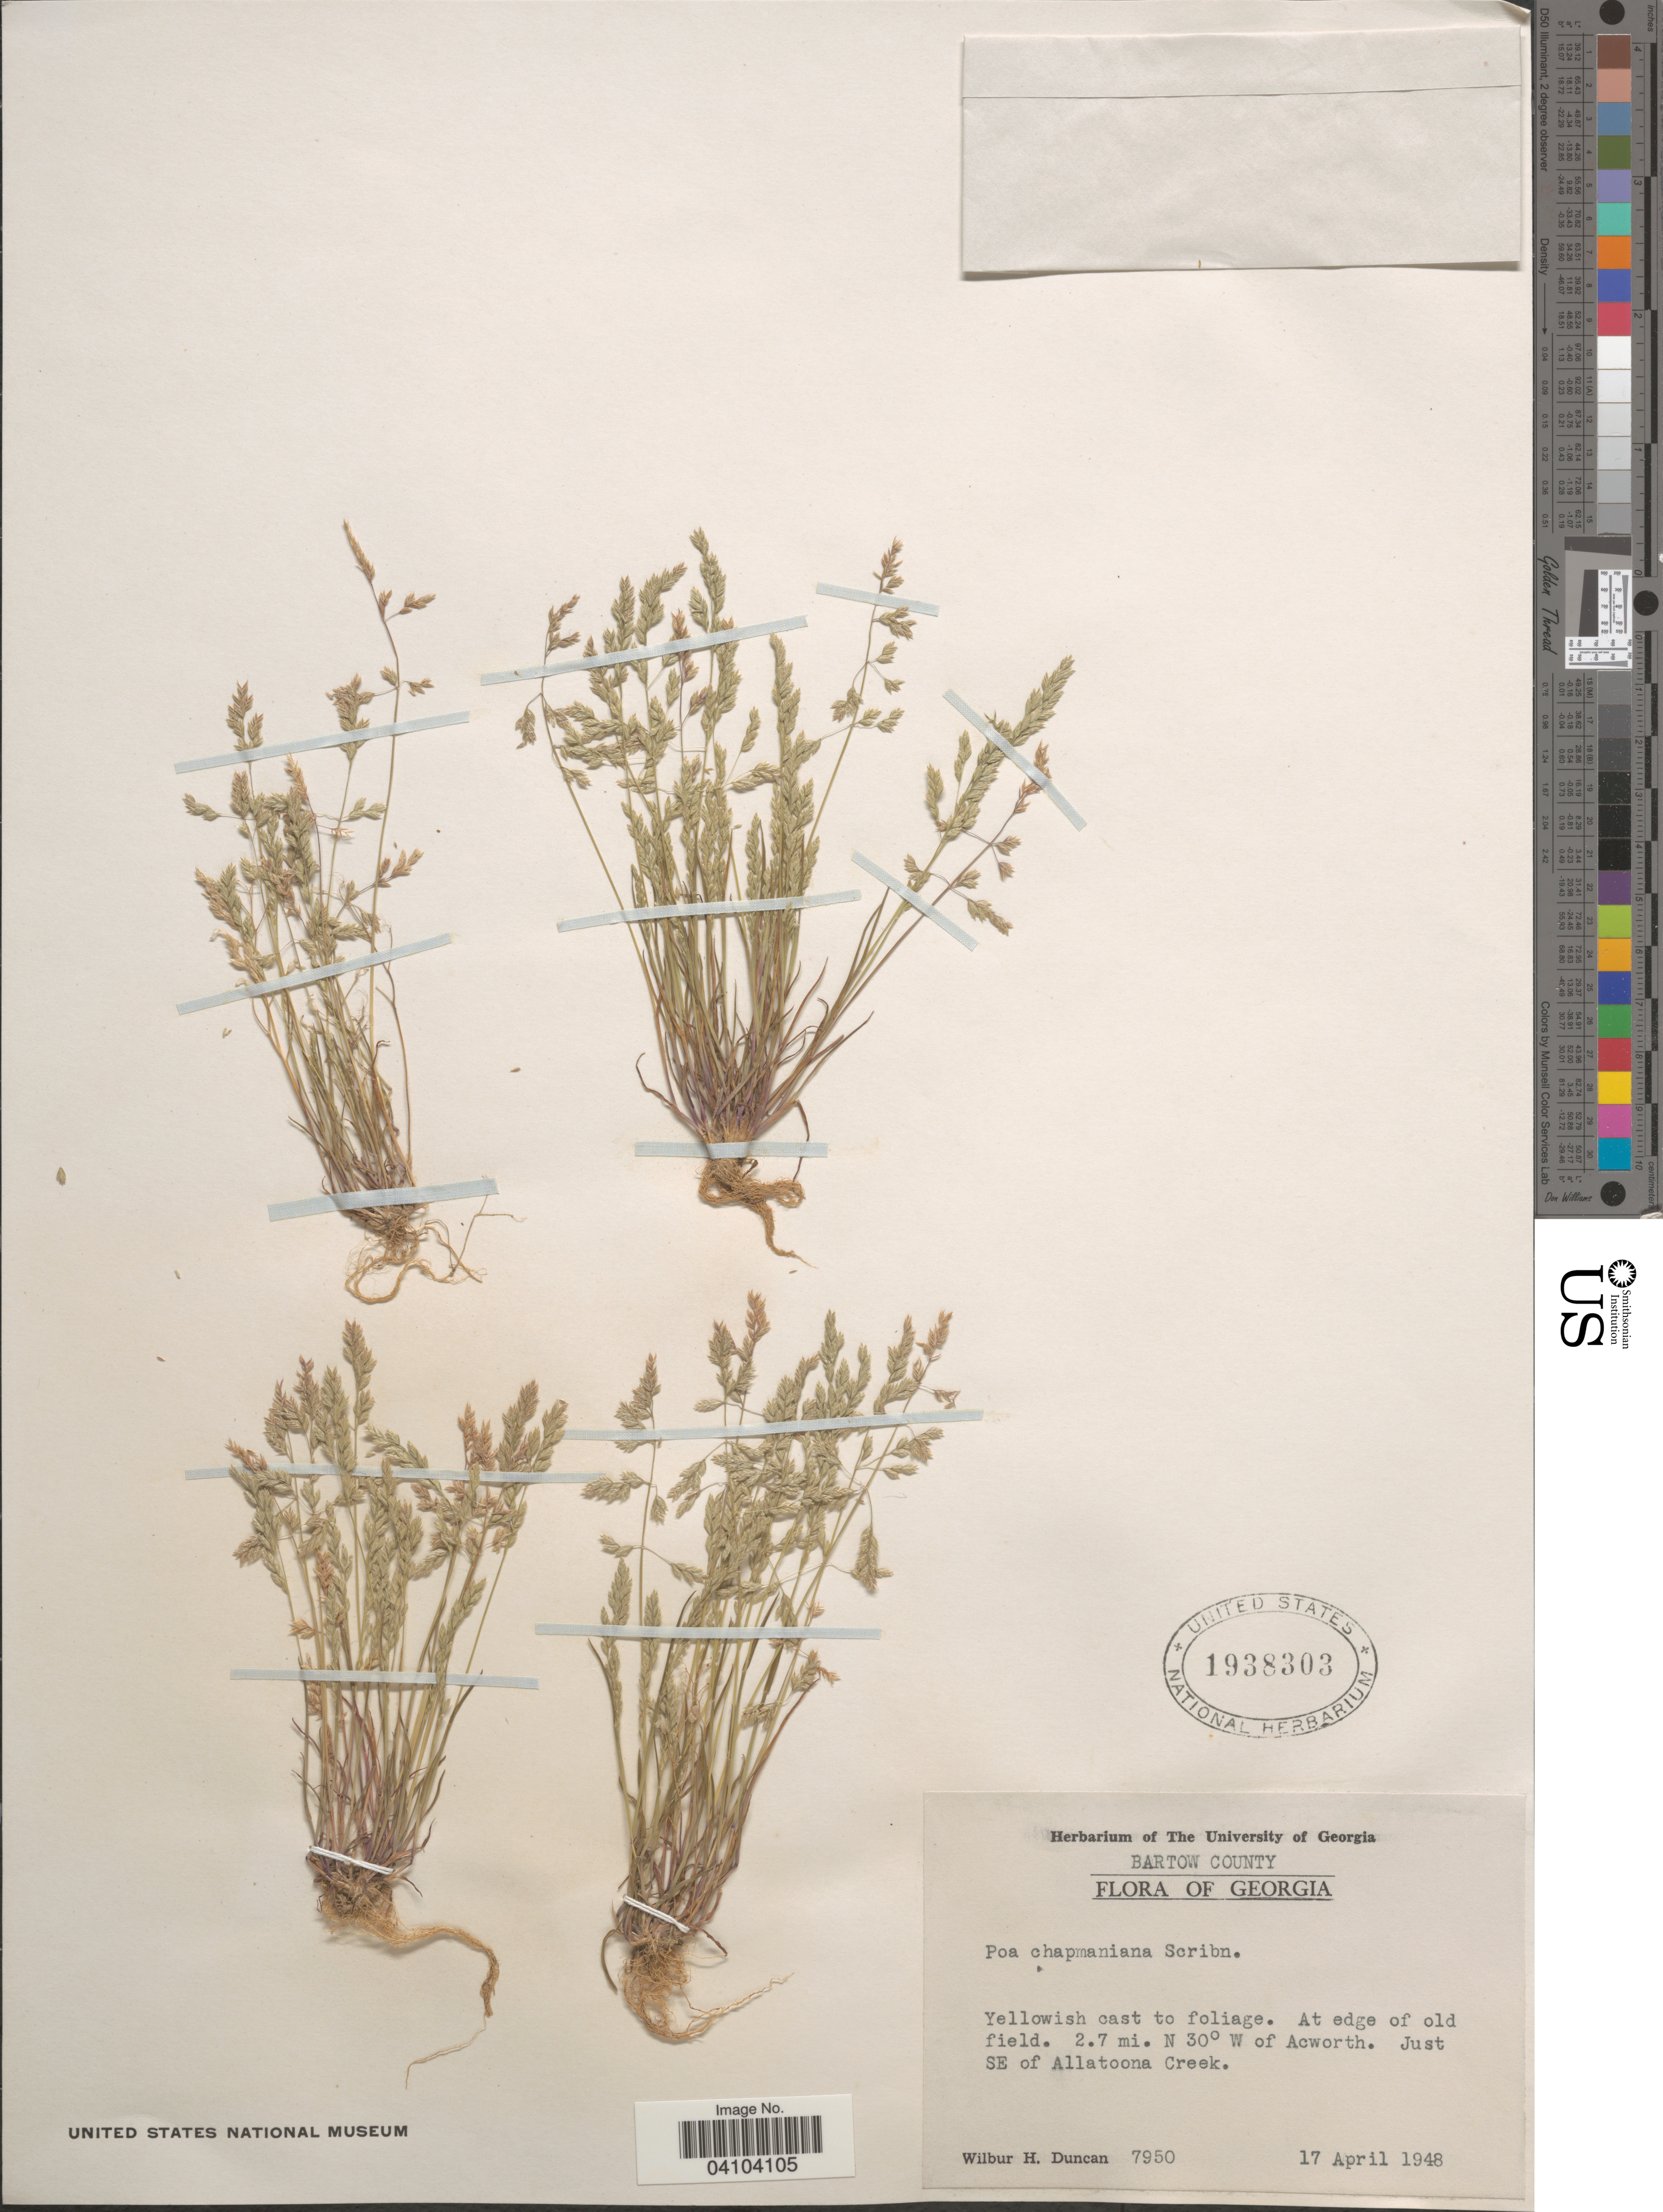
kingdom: Plantae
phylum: Tracheophyta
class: Liliopsida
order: Poales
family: Poaceae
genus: Poa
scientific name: Poa chapmaniana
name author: Scribn.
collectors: W. H. Duncan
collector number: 7950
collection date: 1948-04-17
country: United States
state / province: Georgia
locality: Bartow County. 2.7 mi. N 30° W of Acworth. Just SE of Allatoona Creek.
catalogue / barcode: US 1938303